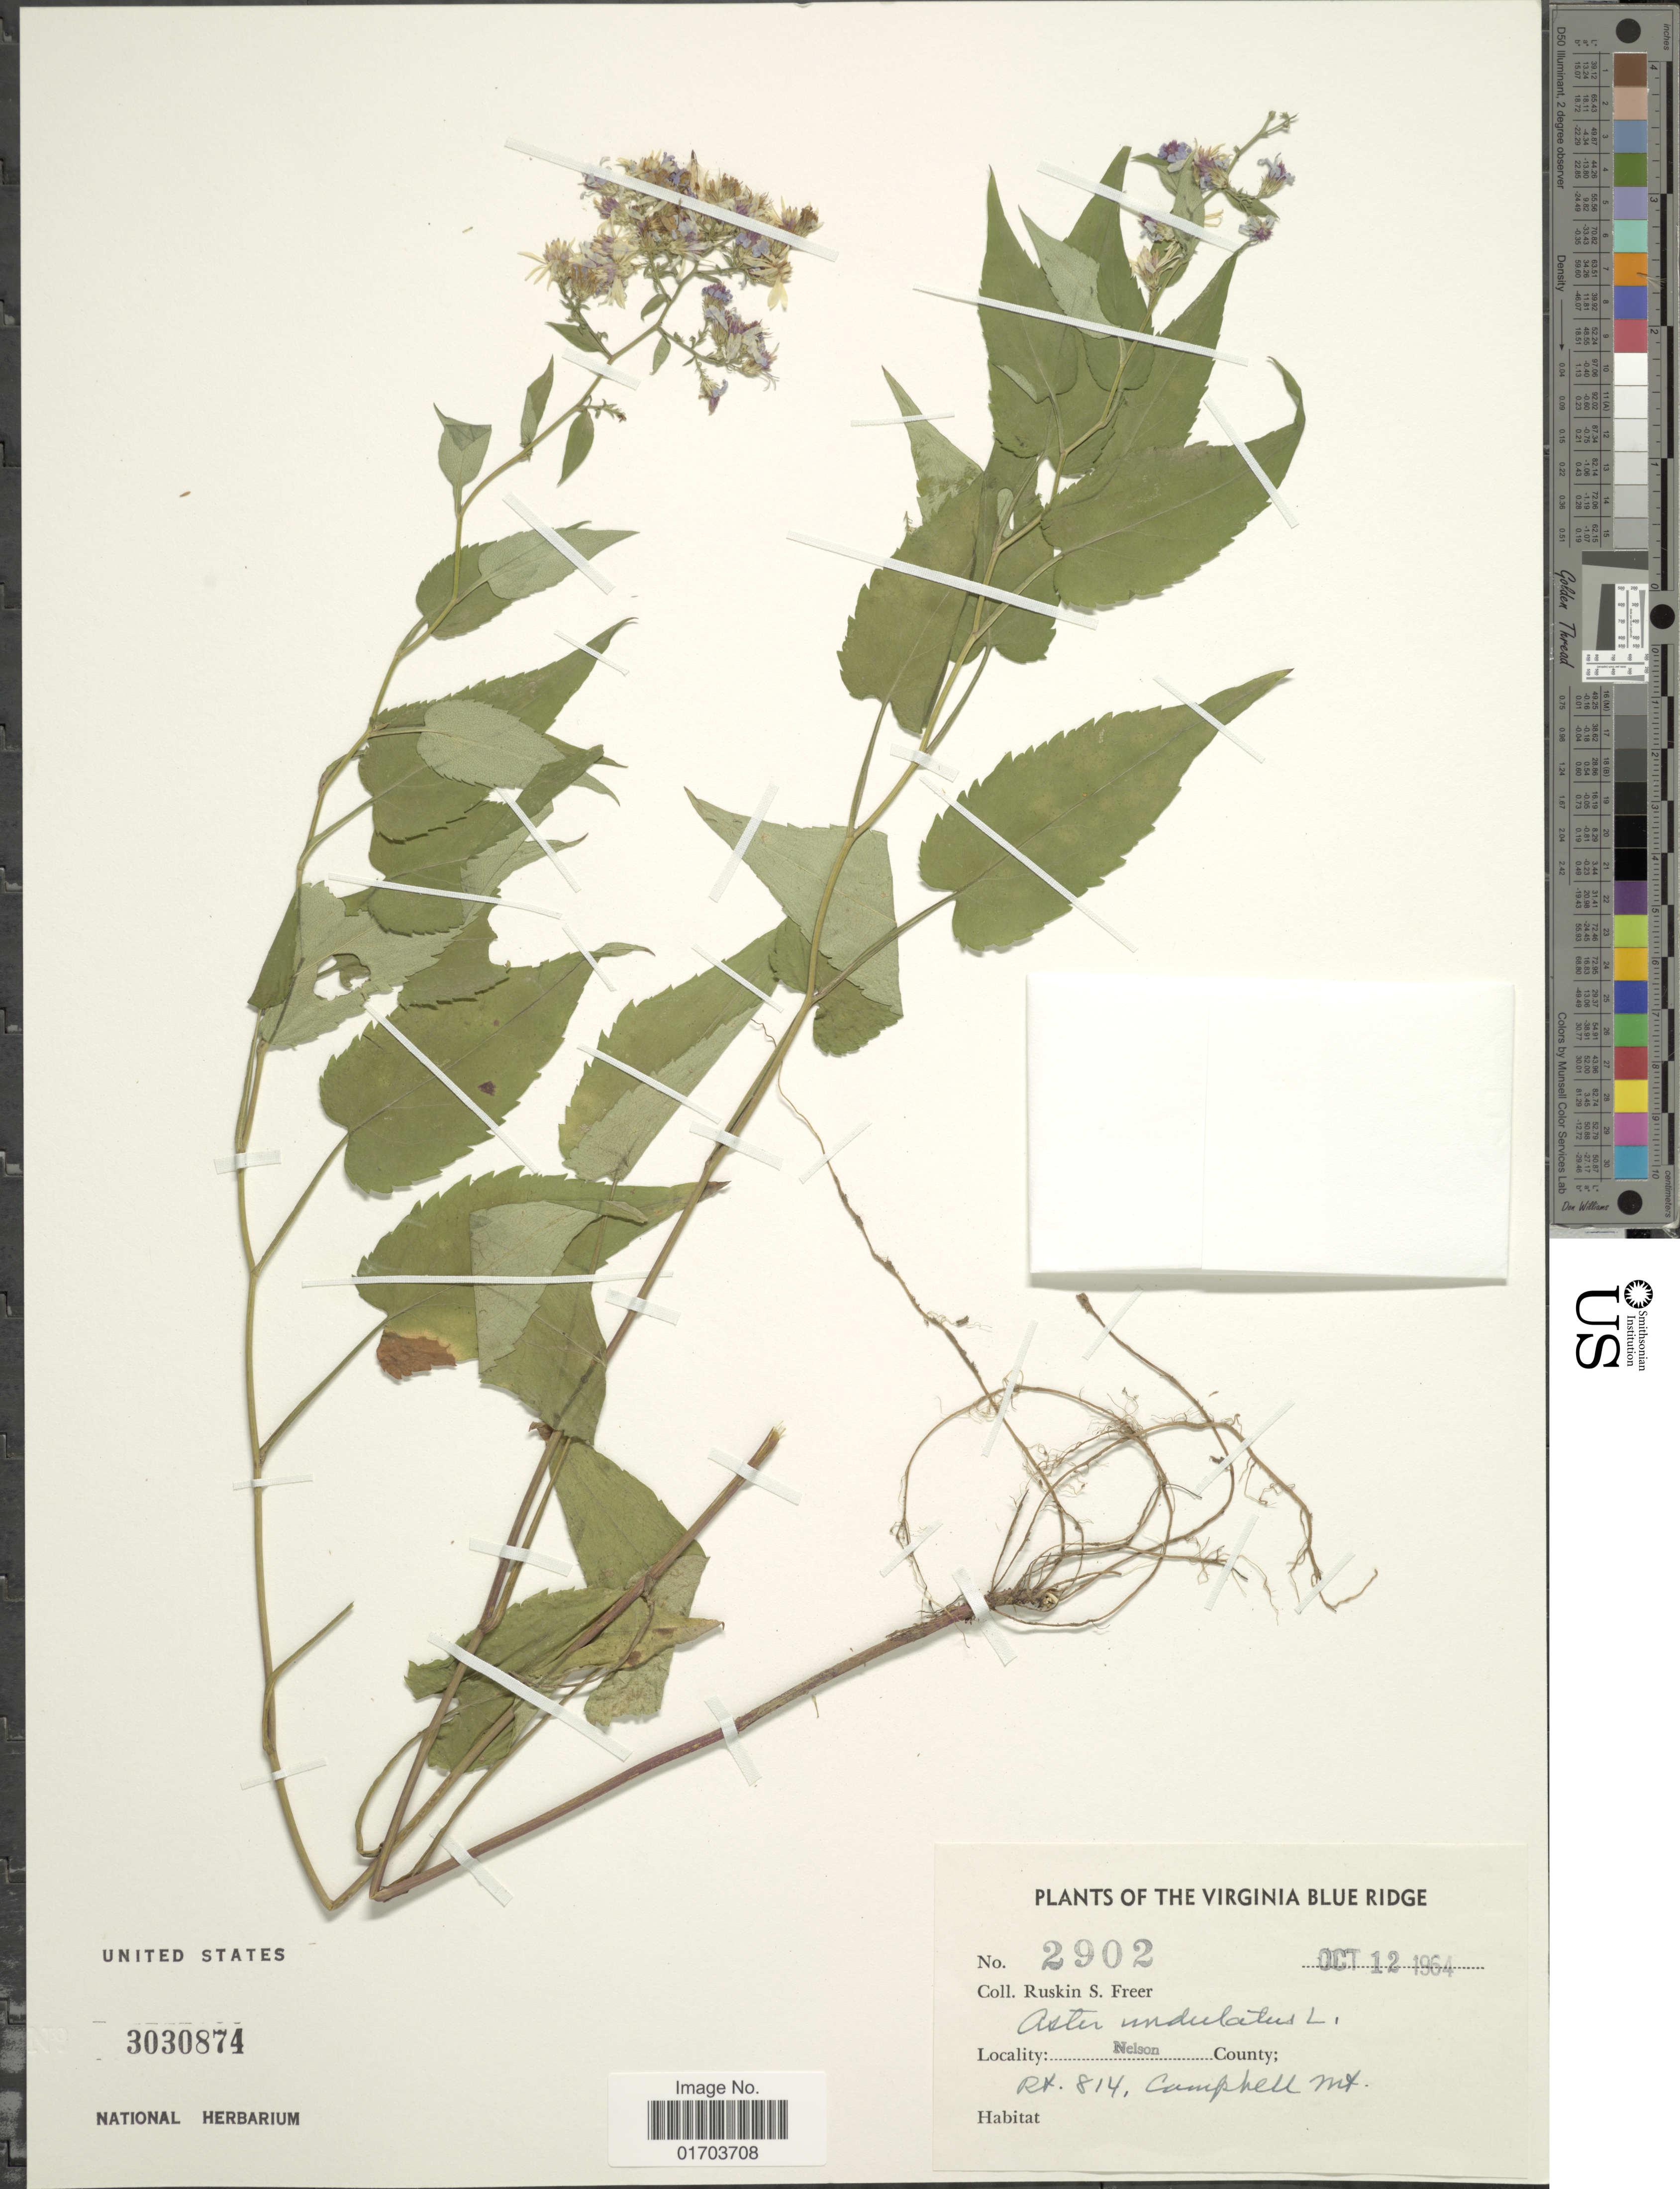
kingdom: Plantae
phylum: Tracheophyta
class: Magnoliopsida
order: Asterales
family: Asteraceae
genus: Symphyotrichum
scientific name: Symphyotrichum undulatum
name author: (L.) G.L. Nesom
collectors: R. Freer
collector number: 2902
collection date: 1964-10-12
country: United States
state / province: Virginia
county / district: Campbell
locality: Virginia Blue Ridge. Nelson County; Rt. 814, Campbell Mt.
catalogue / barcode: US 3030874